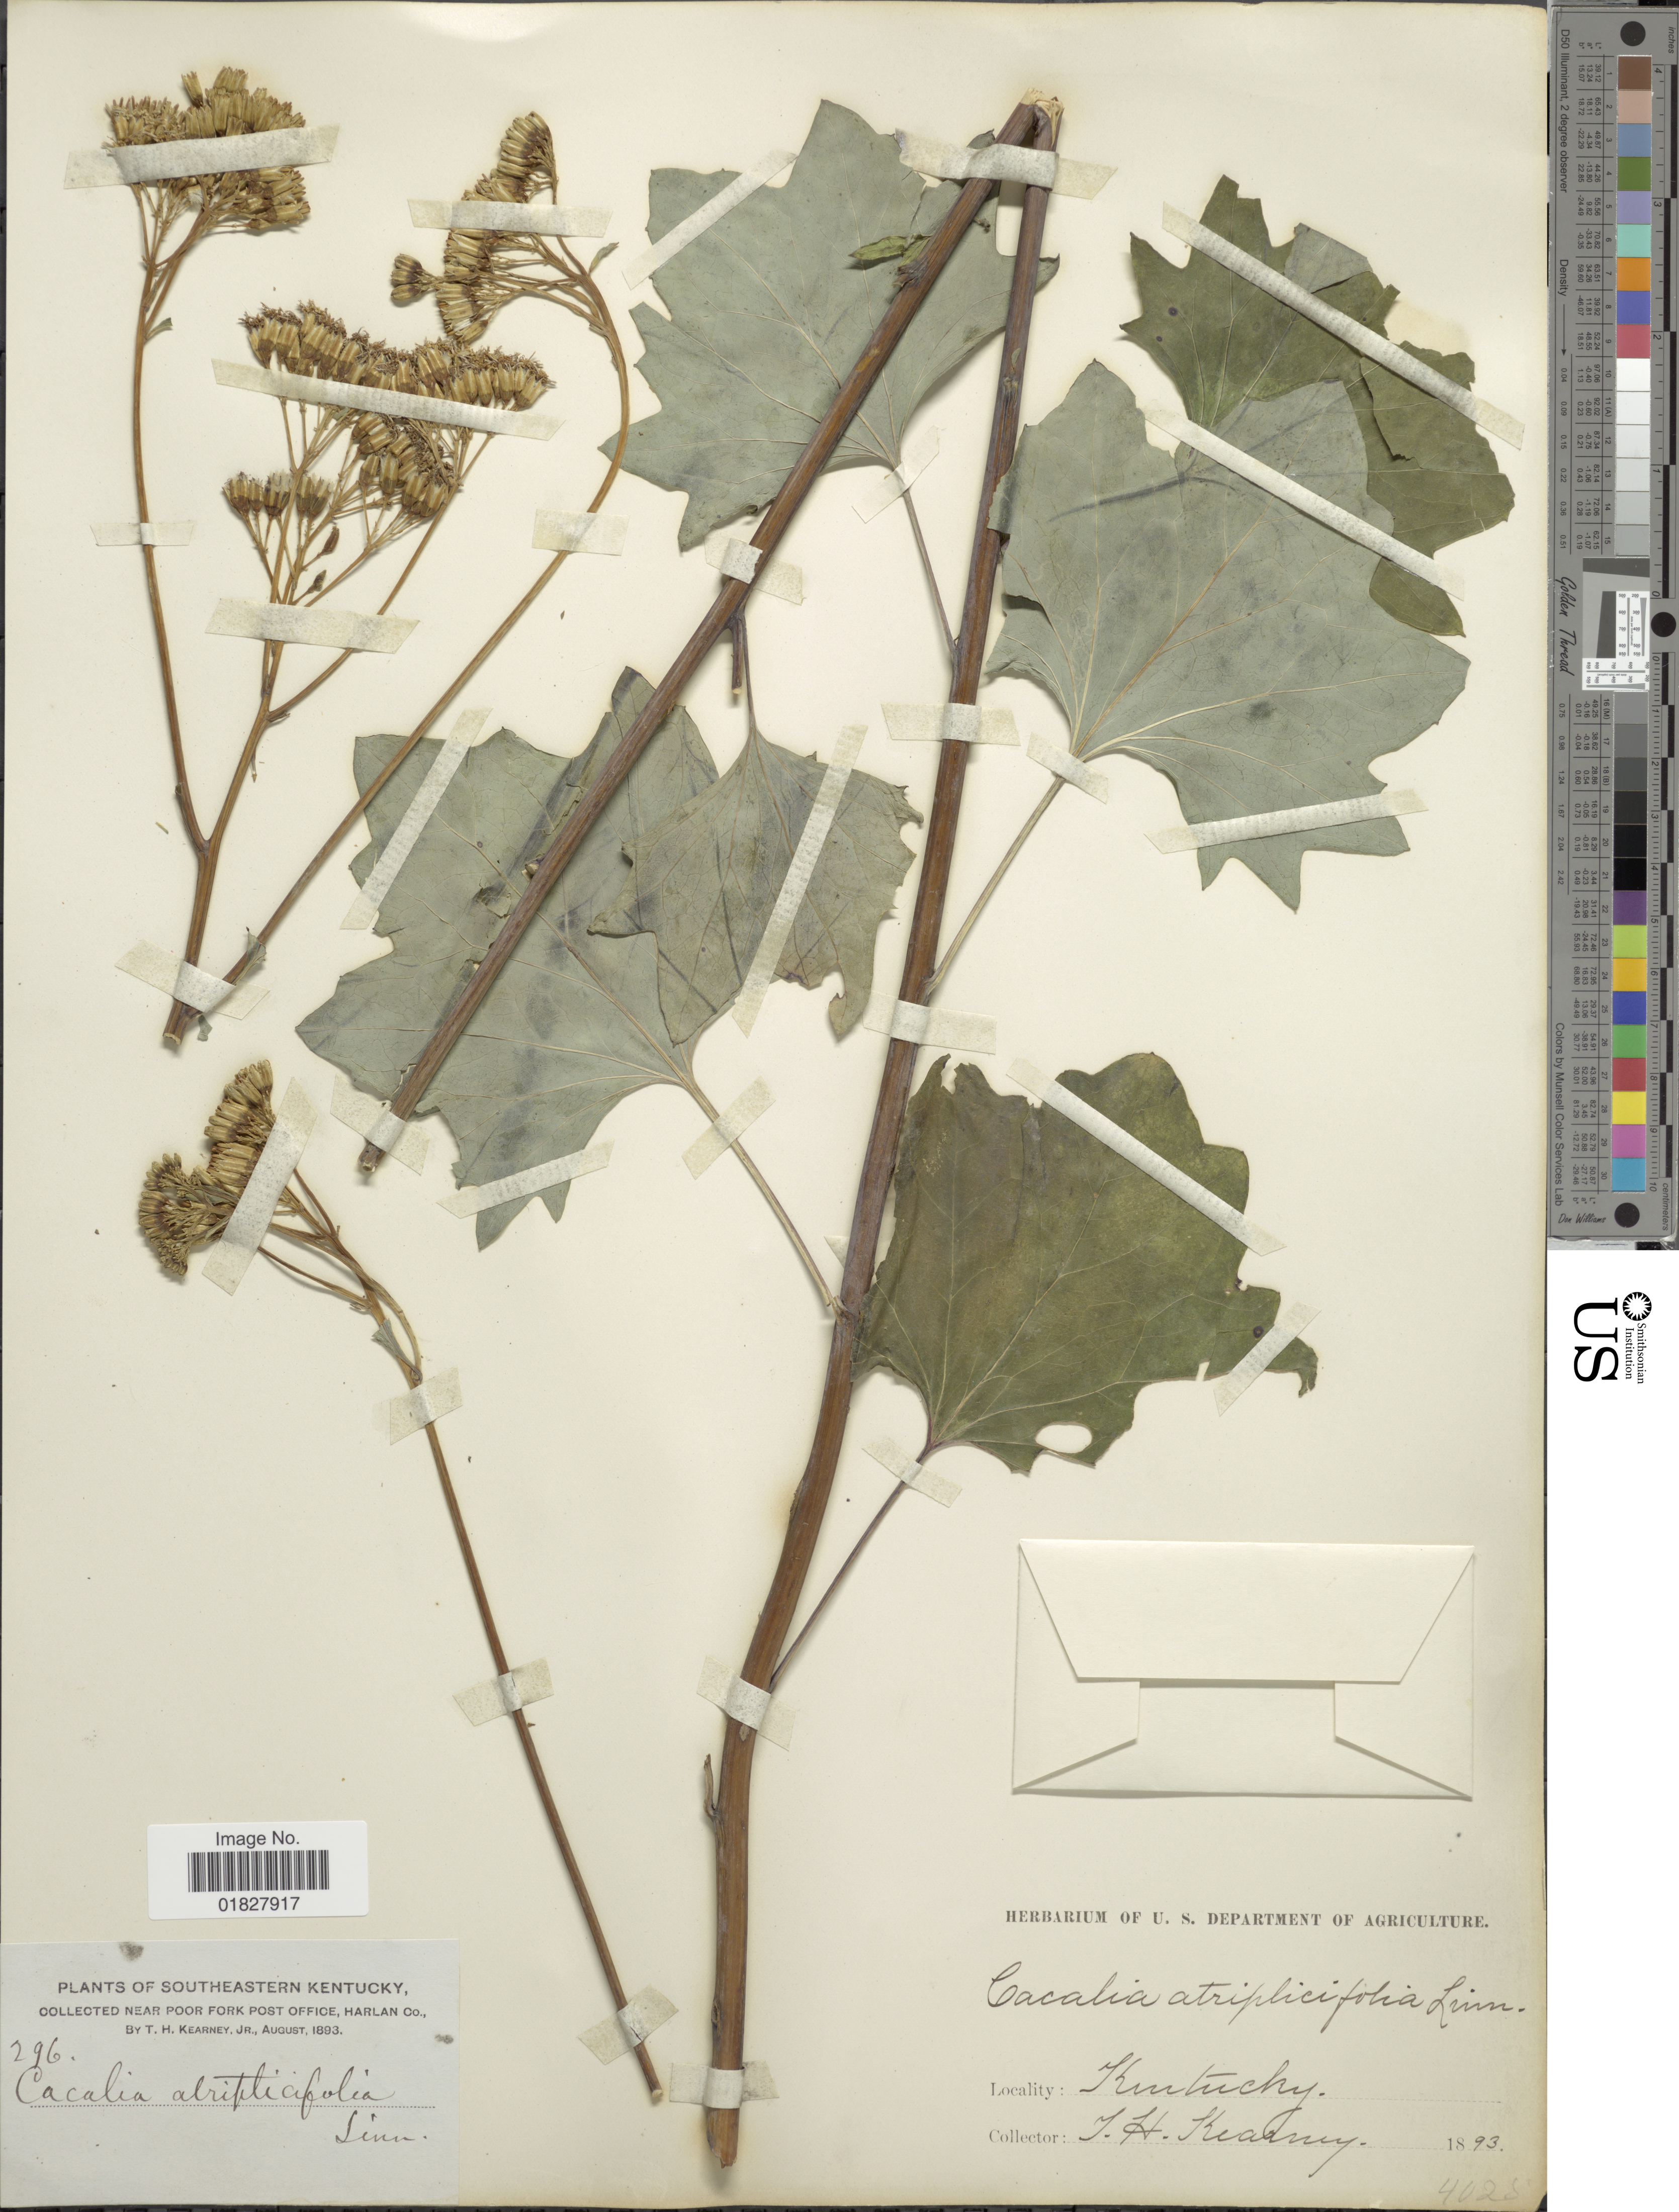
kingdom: Plantae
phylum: Tracheophyta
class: Magnoliopsida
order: Asterales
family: Asteraceae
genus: Arnoglossum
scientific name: Arnoglossum atriplicifolium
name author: (L.) H. Rob.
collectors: T. H. Kearney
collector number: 296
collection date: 1893-08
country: United States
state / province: Kentucky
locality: Southeastern Kentucky, near Poor Fork Post Office, Harlan Co.